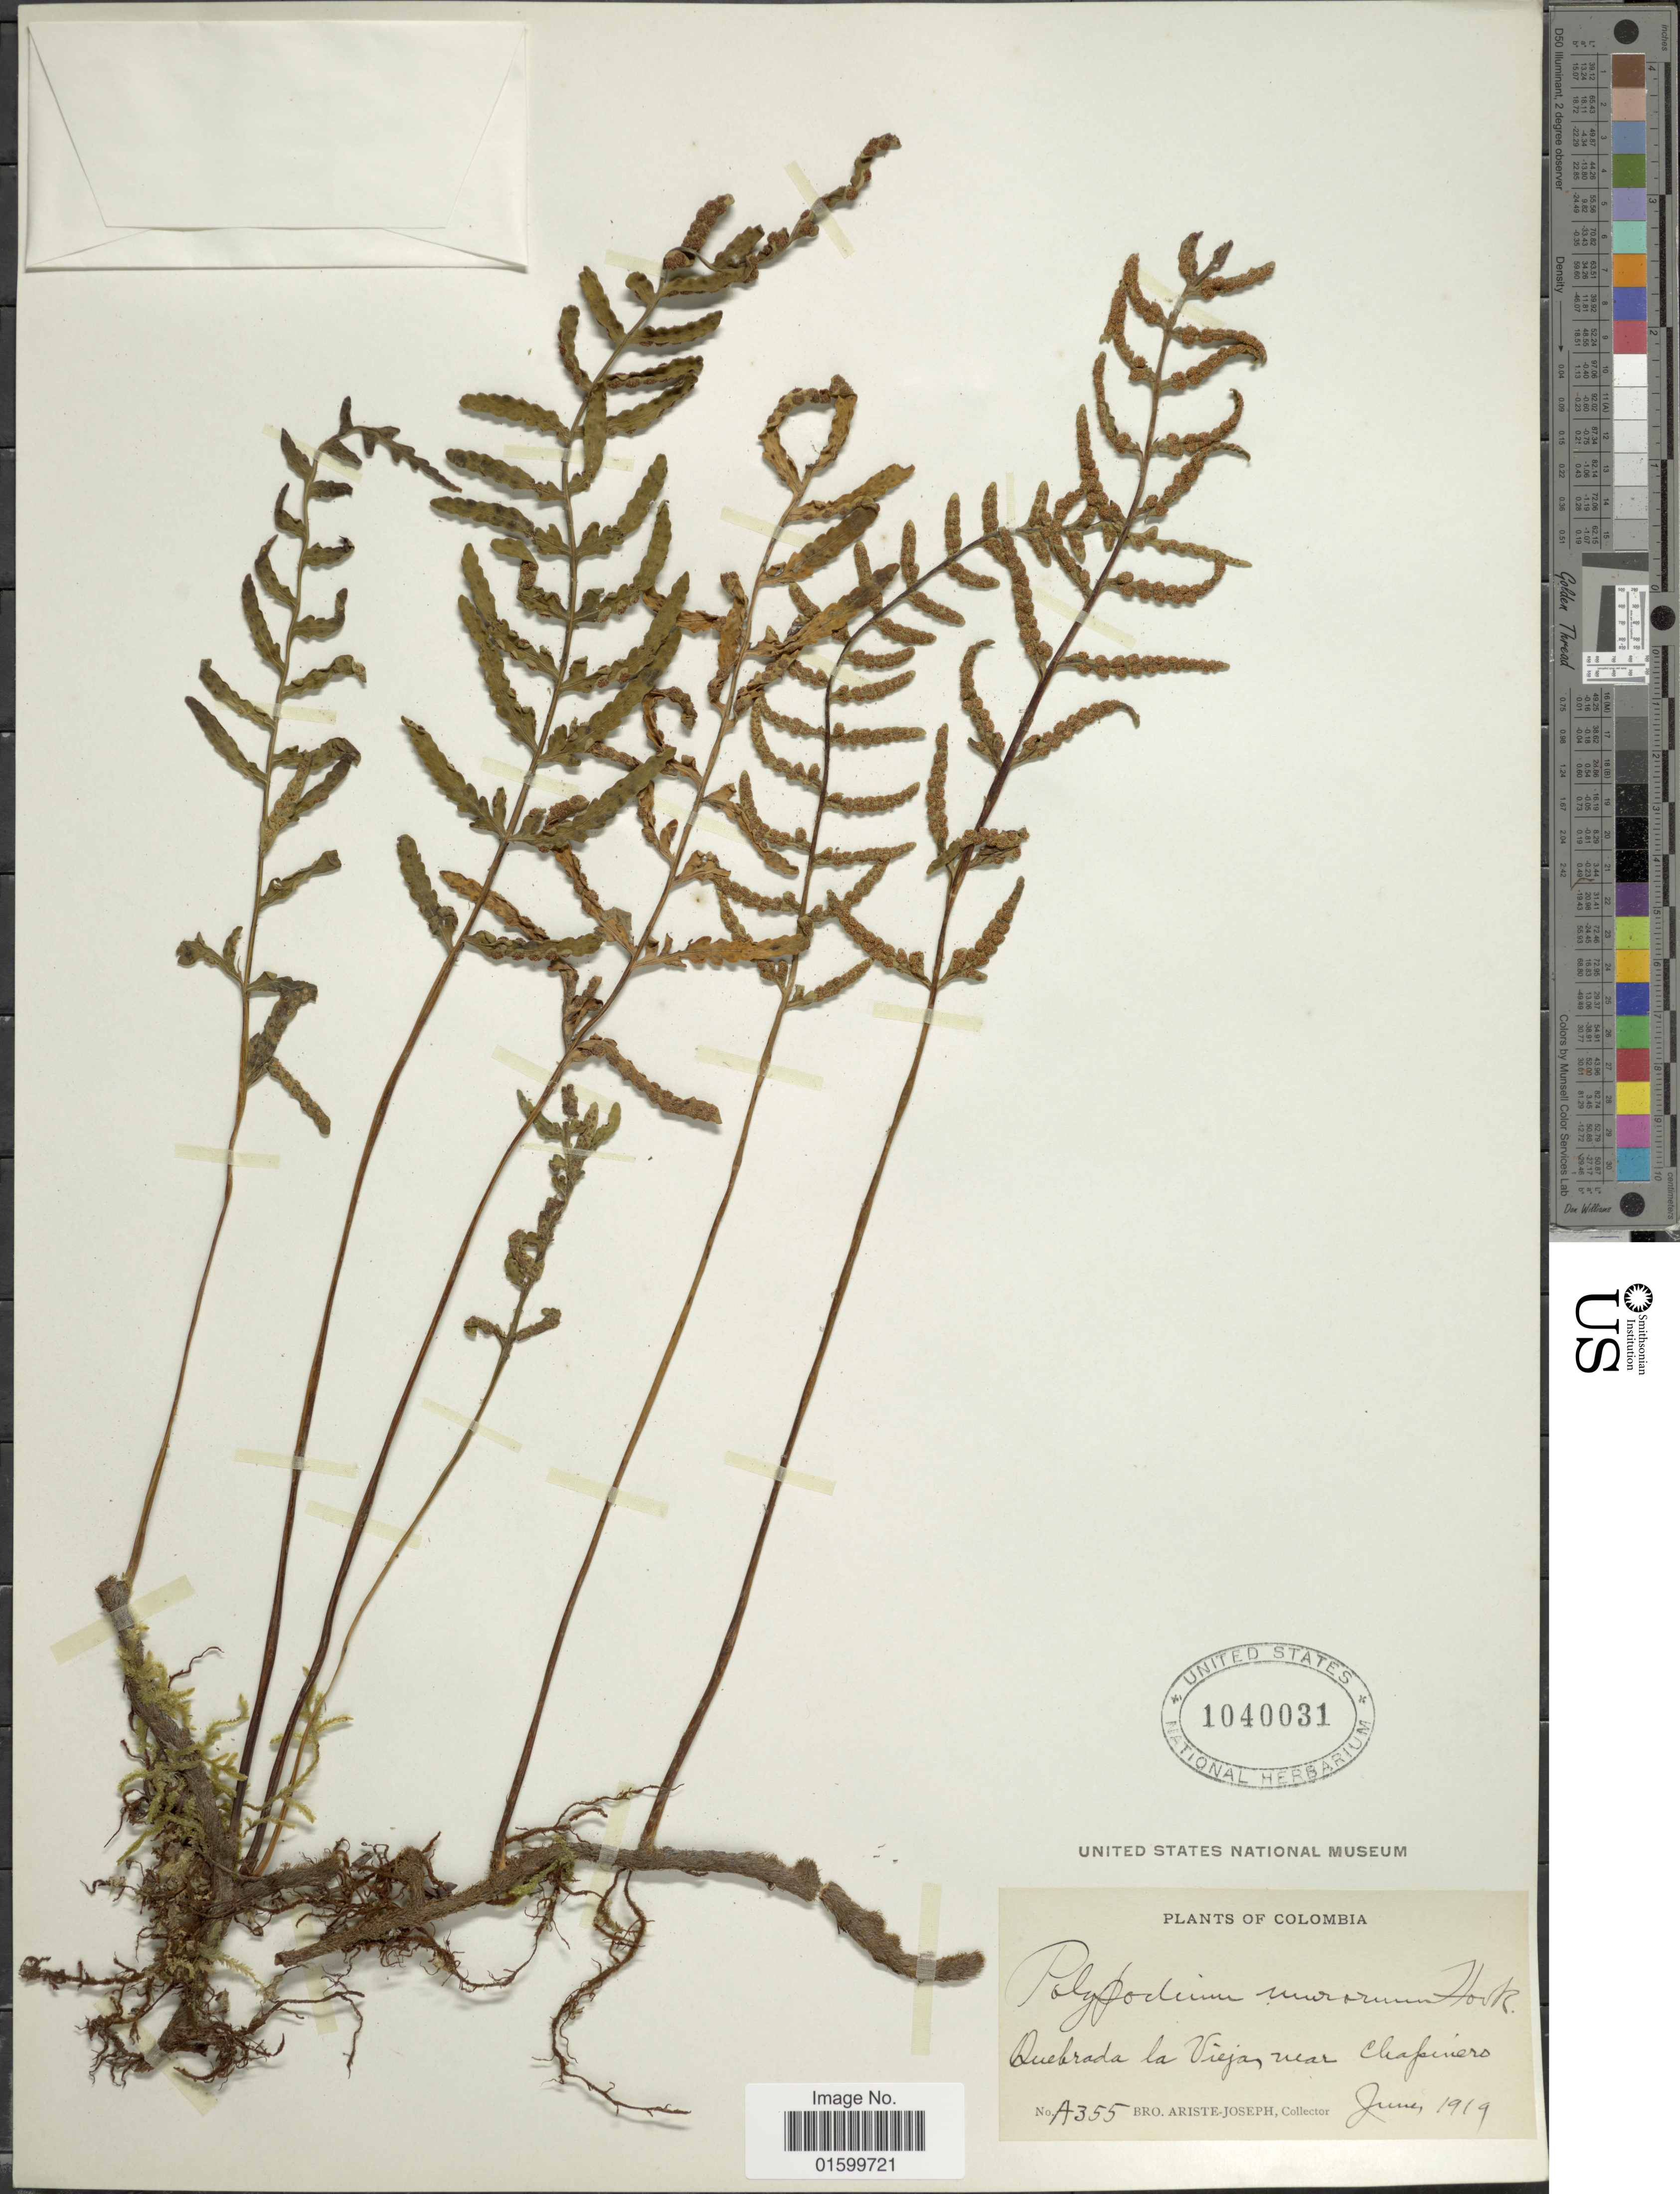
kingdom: Plantae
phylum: Tracheophyta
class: Polypodiopsida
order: Polypodiales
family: Polypodiaceae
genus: Pleopeltis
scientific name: Pleopeltis murorum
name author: (Hook.) A.R. Sm. & Tejero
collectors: Bro. Ariste-Joseph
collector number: A355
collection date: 1919-06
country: Colombia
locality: Quebrada la Vieja near Chapinero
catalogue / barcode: US 1040031